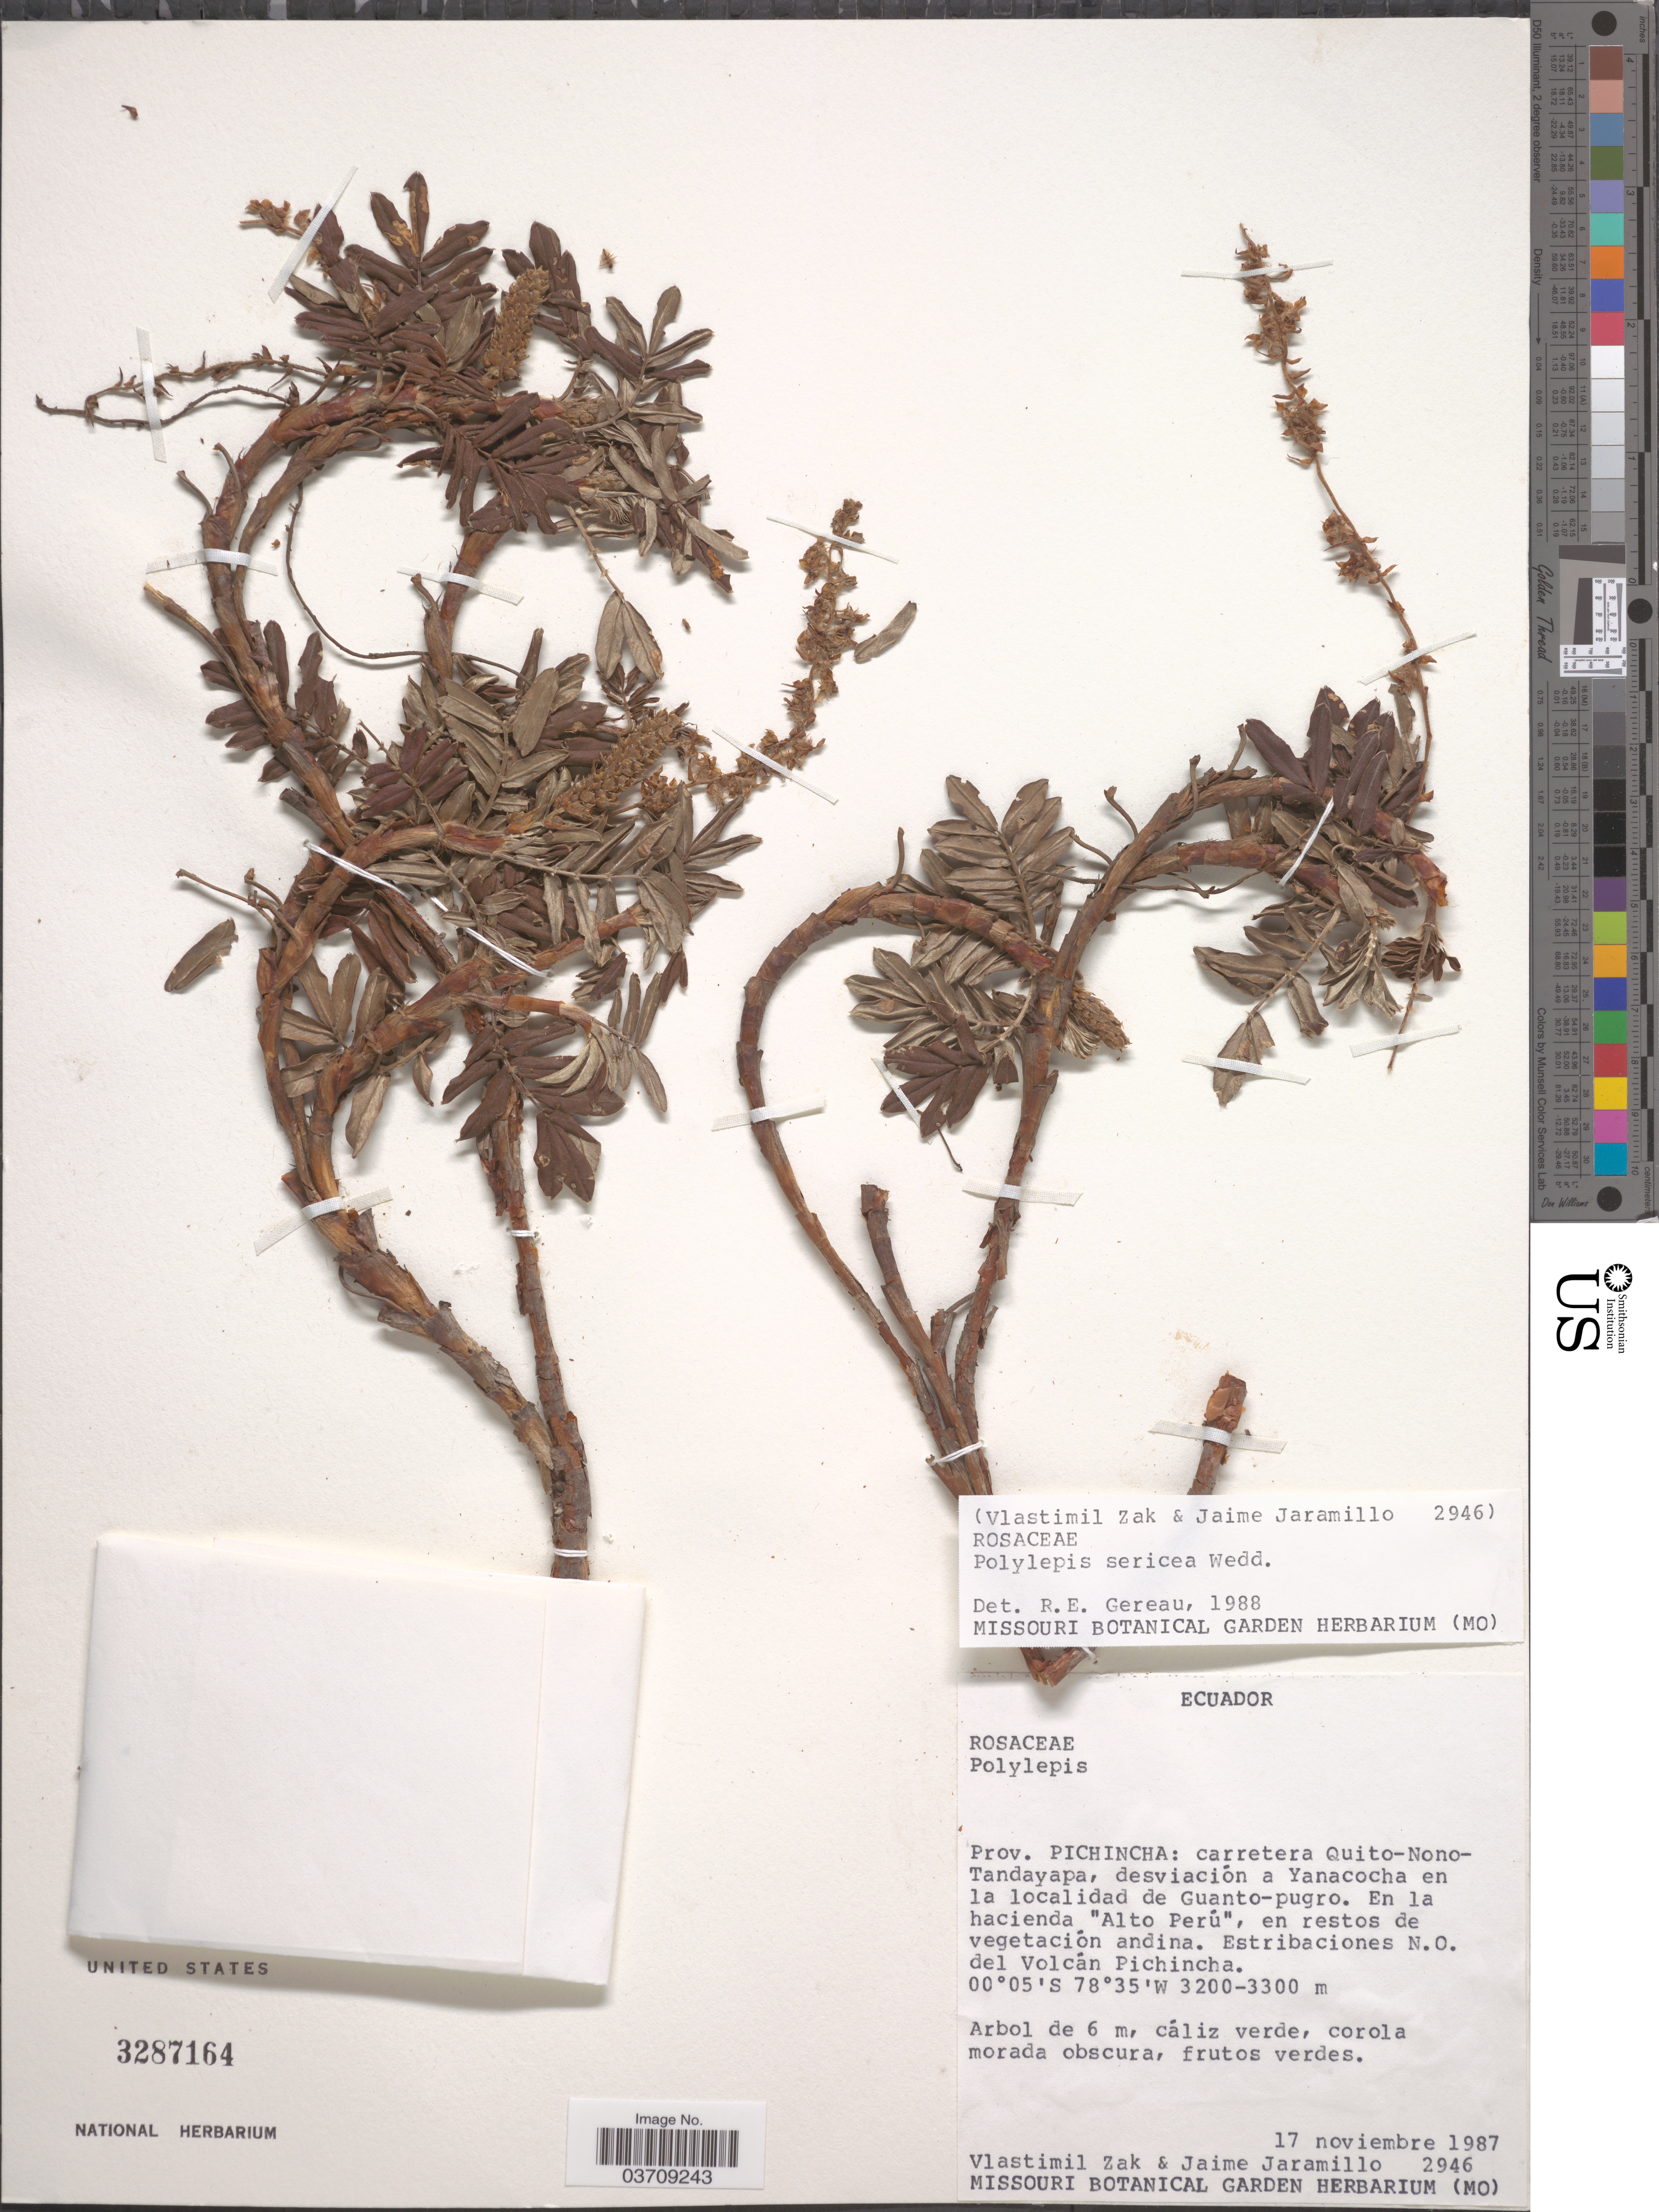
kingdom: Plantae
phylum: Tracheophyta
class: Magnoliopsida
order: Rosales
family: Rosaceae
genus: Polylepis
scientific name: Polylepis sericea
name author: Wedd.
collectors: V. Zak & J. Jaramillo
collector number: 2946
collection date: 1987-11-17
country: Ecuador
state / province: Pichincha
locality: Carretera Quito-Nono-Tandayapa, desviación a Yanacocha en la localidad de Guanto-pugro. En la hacienda 'Alto Perú', en restos de vegetación andina. Estribaciones N.O. del Volcán Pichincha.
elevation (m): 3200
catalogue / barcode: US 3287164